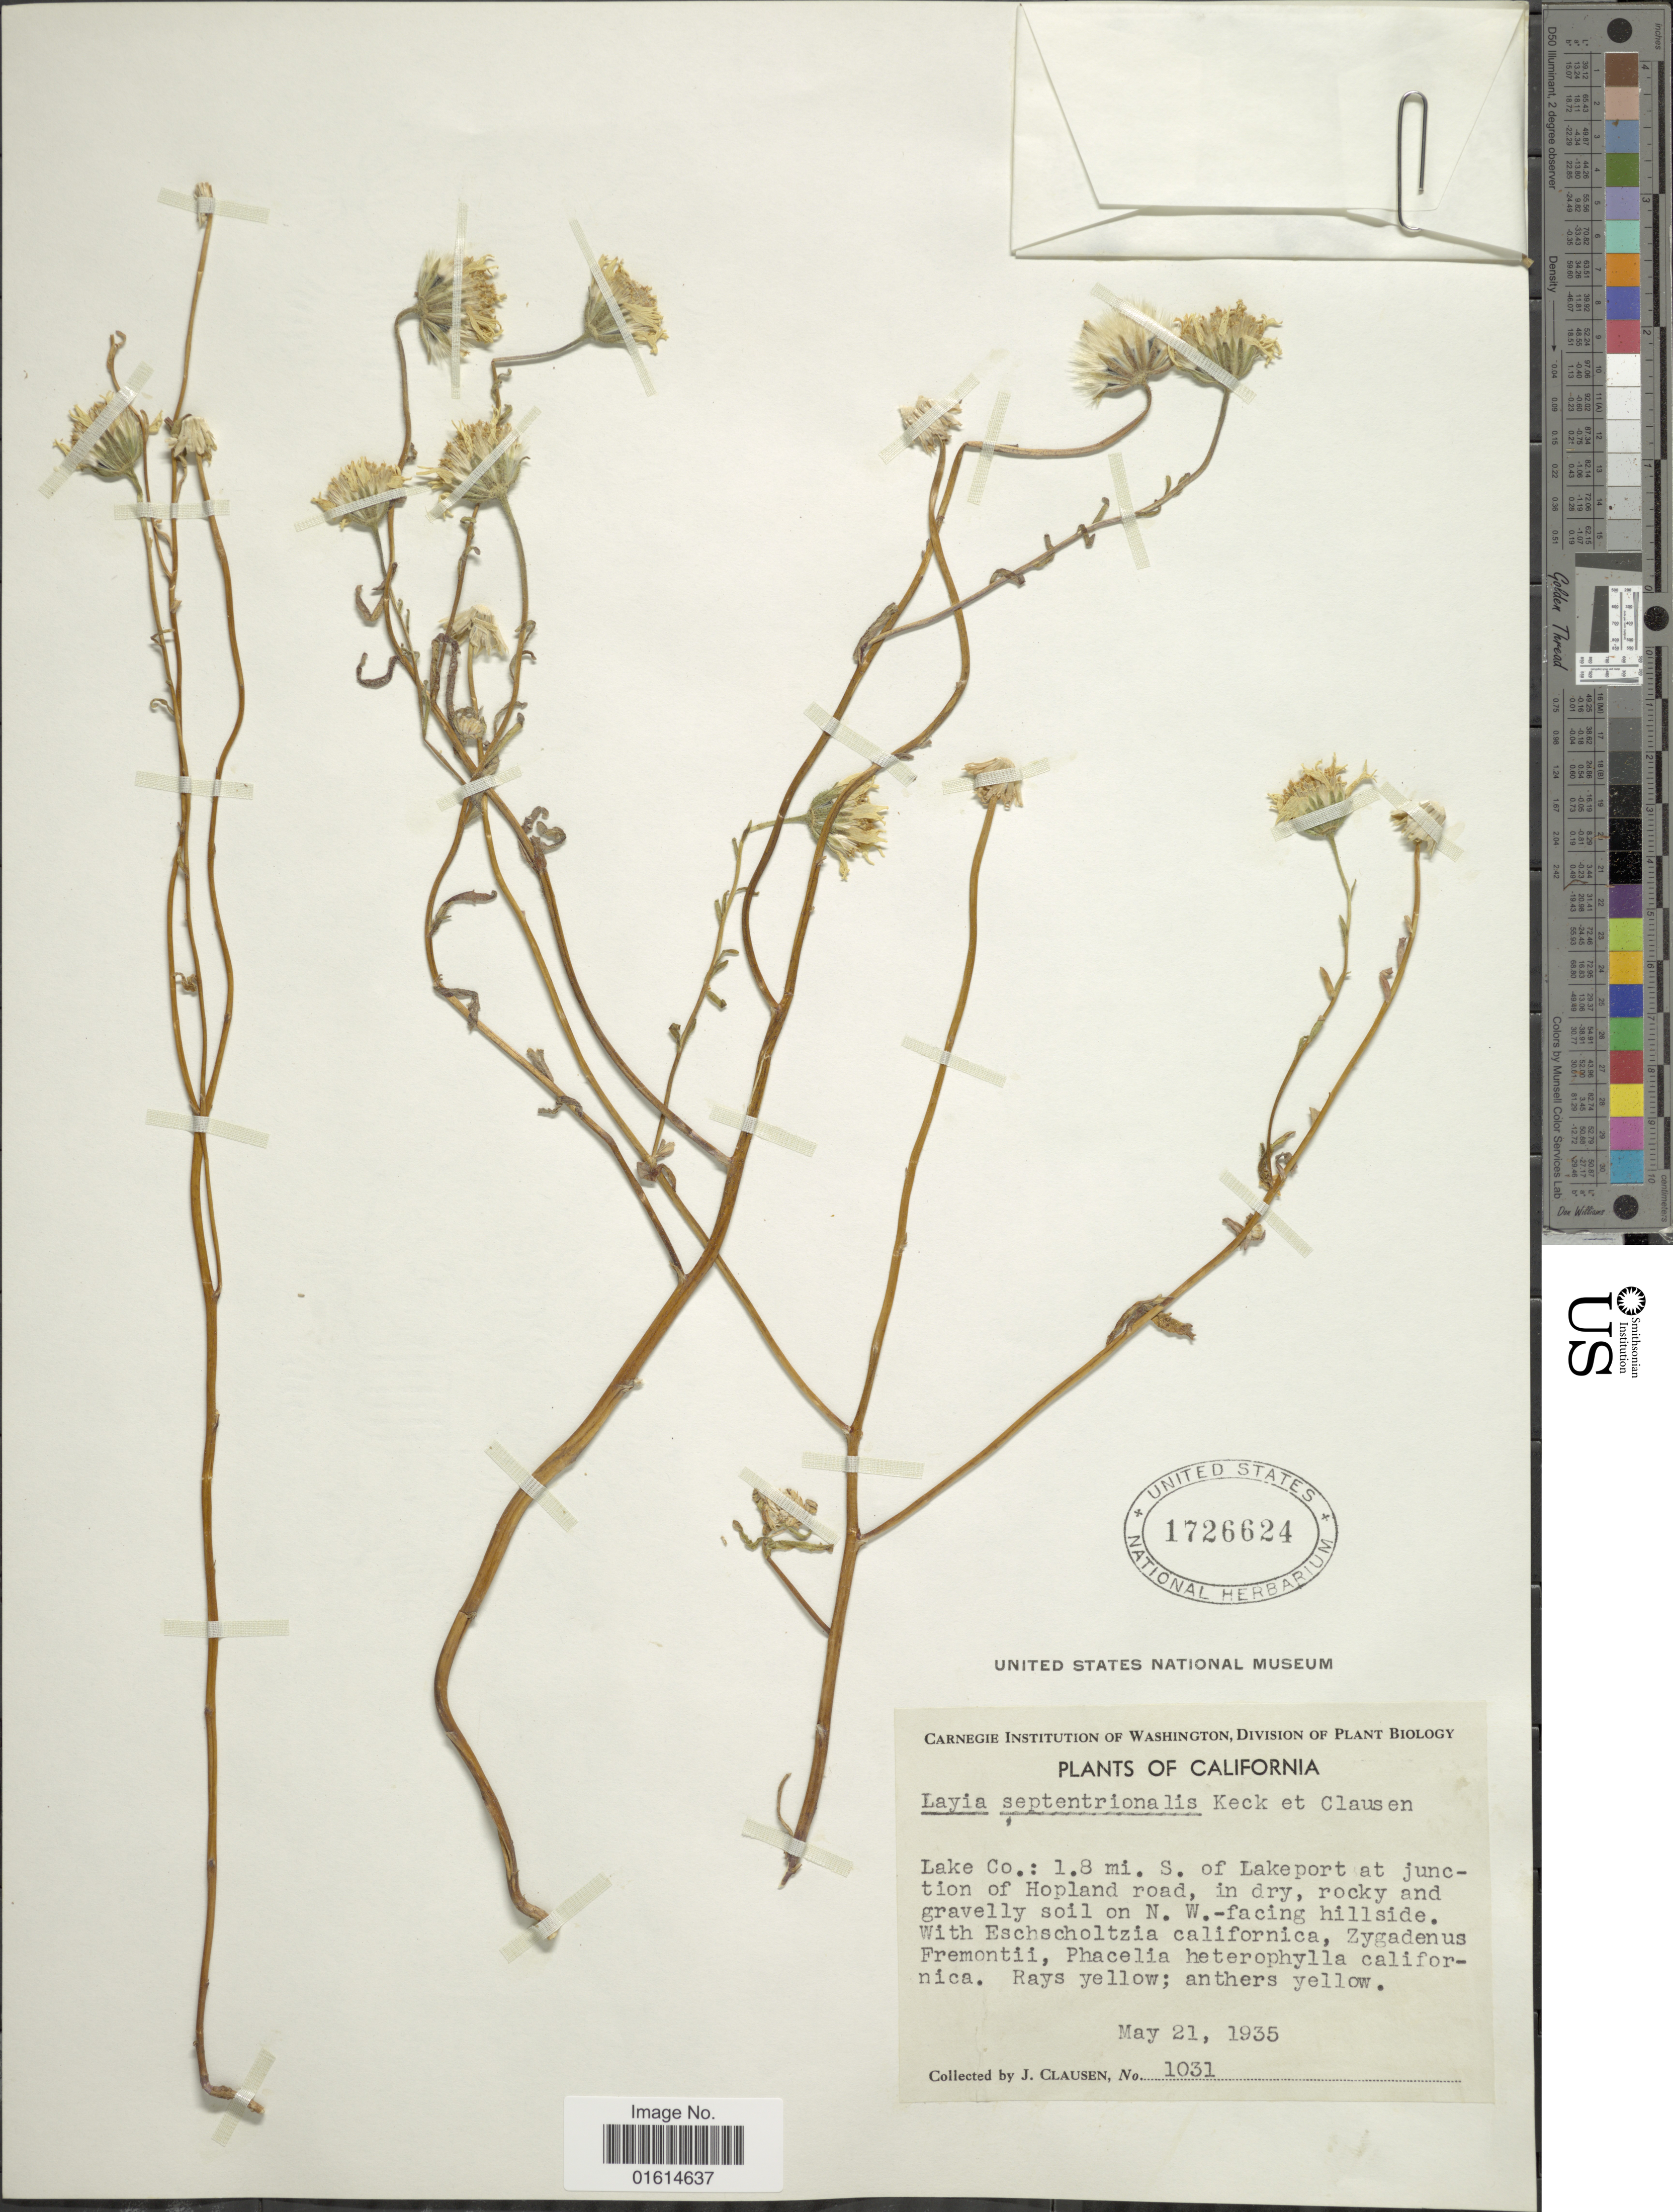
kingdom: Plantae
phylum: Tracheophyta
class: Magnoliopsida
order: Asterales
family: Asteraceae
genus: Layia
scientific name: Layia septentrionalis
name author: D.D. Keck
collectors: J. Clausen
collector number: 1031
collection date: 1935-05-21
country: United States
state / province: California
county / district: Lake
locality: Lake Co., 1.8 mi. S. of Lakeport at junction of Hopland road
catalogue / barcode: US 1726624